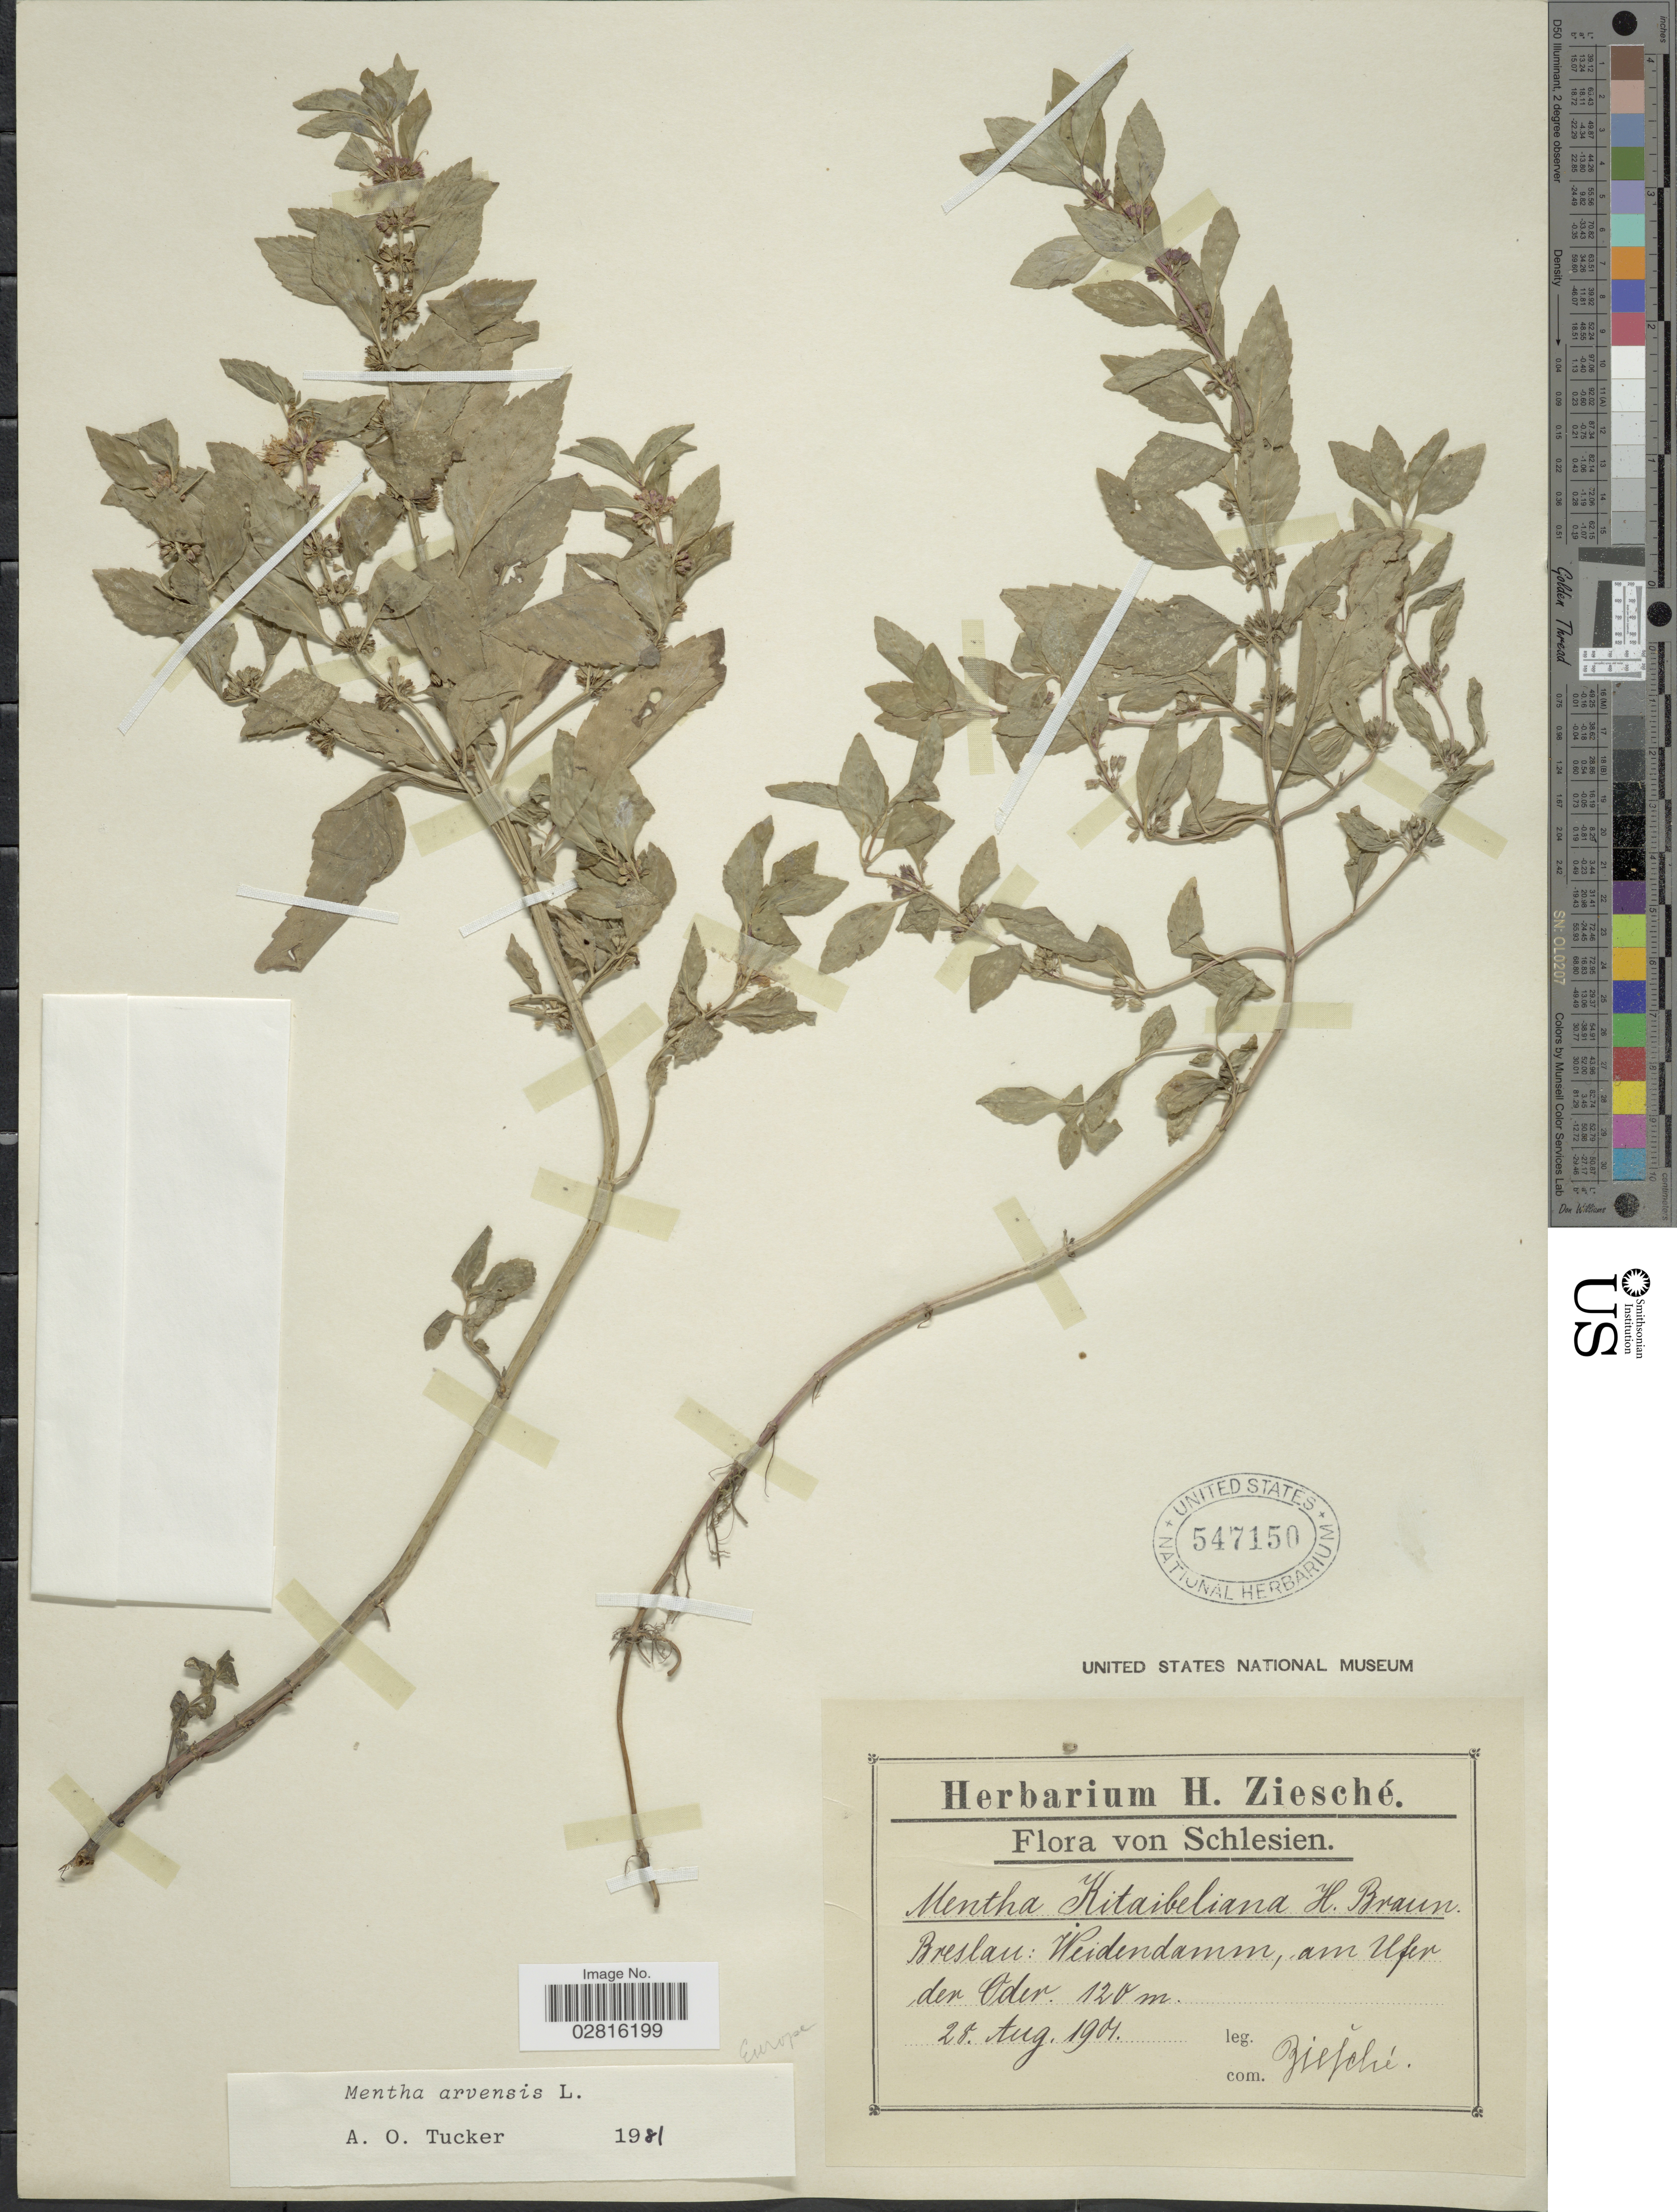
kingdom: Plantae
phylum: Tracheophyta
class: Magnoliopsida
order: Lamiales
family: Lamiaceae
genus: Mentha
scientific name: Mentha arvensis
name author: L.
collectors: H. Ziesché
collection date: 1901-08-28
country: Poland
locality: Schlesien. Breslau: Weidendamm, am Ufer der Oder.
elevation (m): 120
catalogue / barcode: US 547150